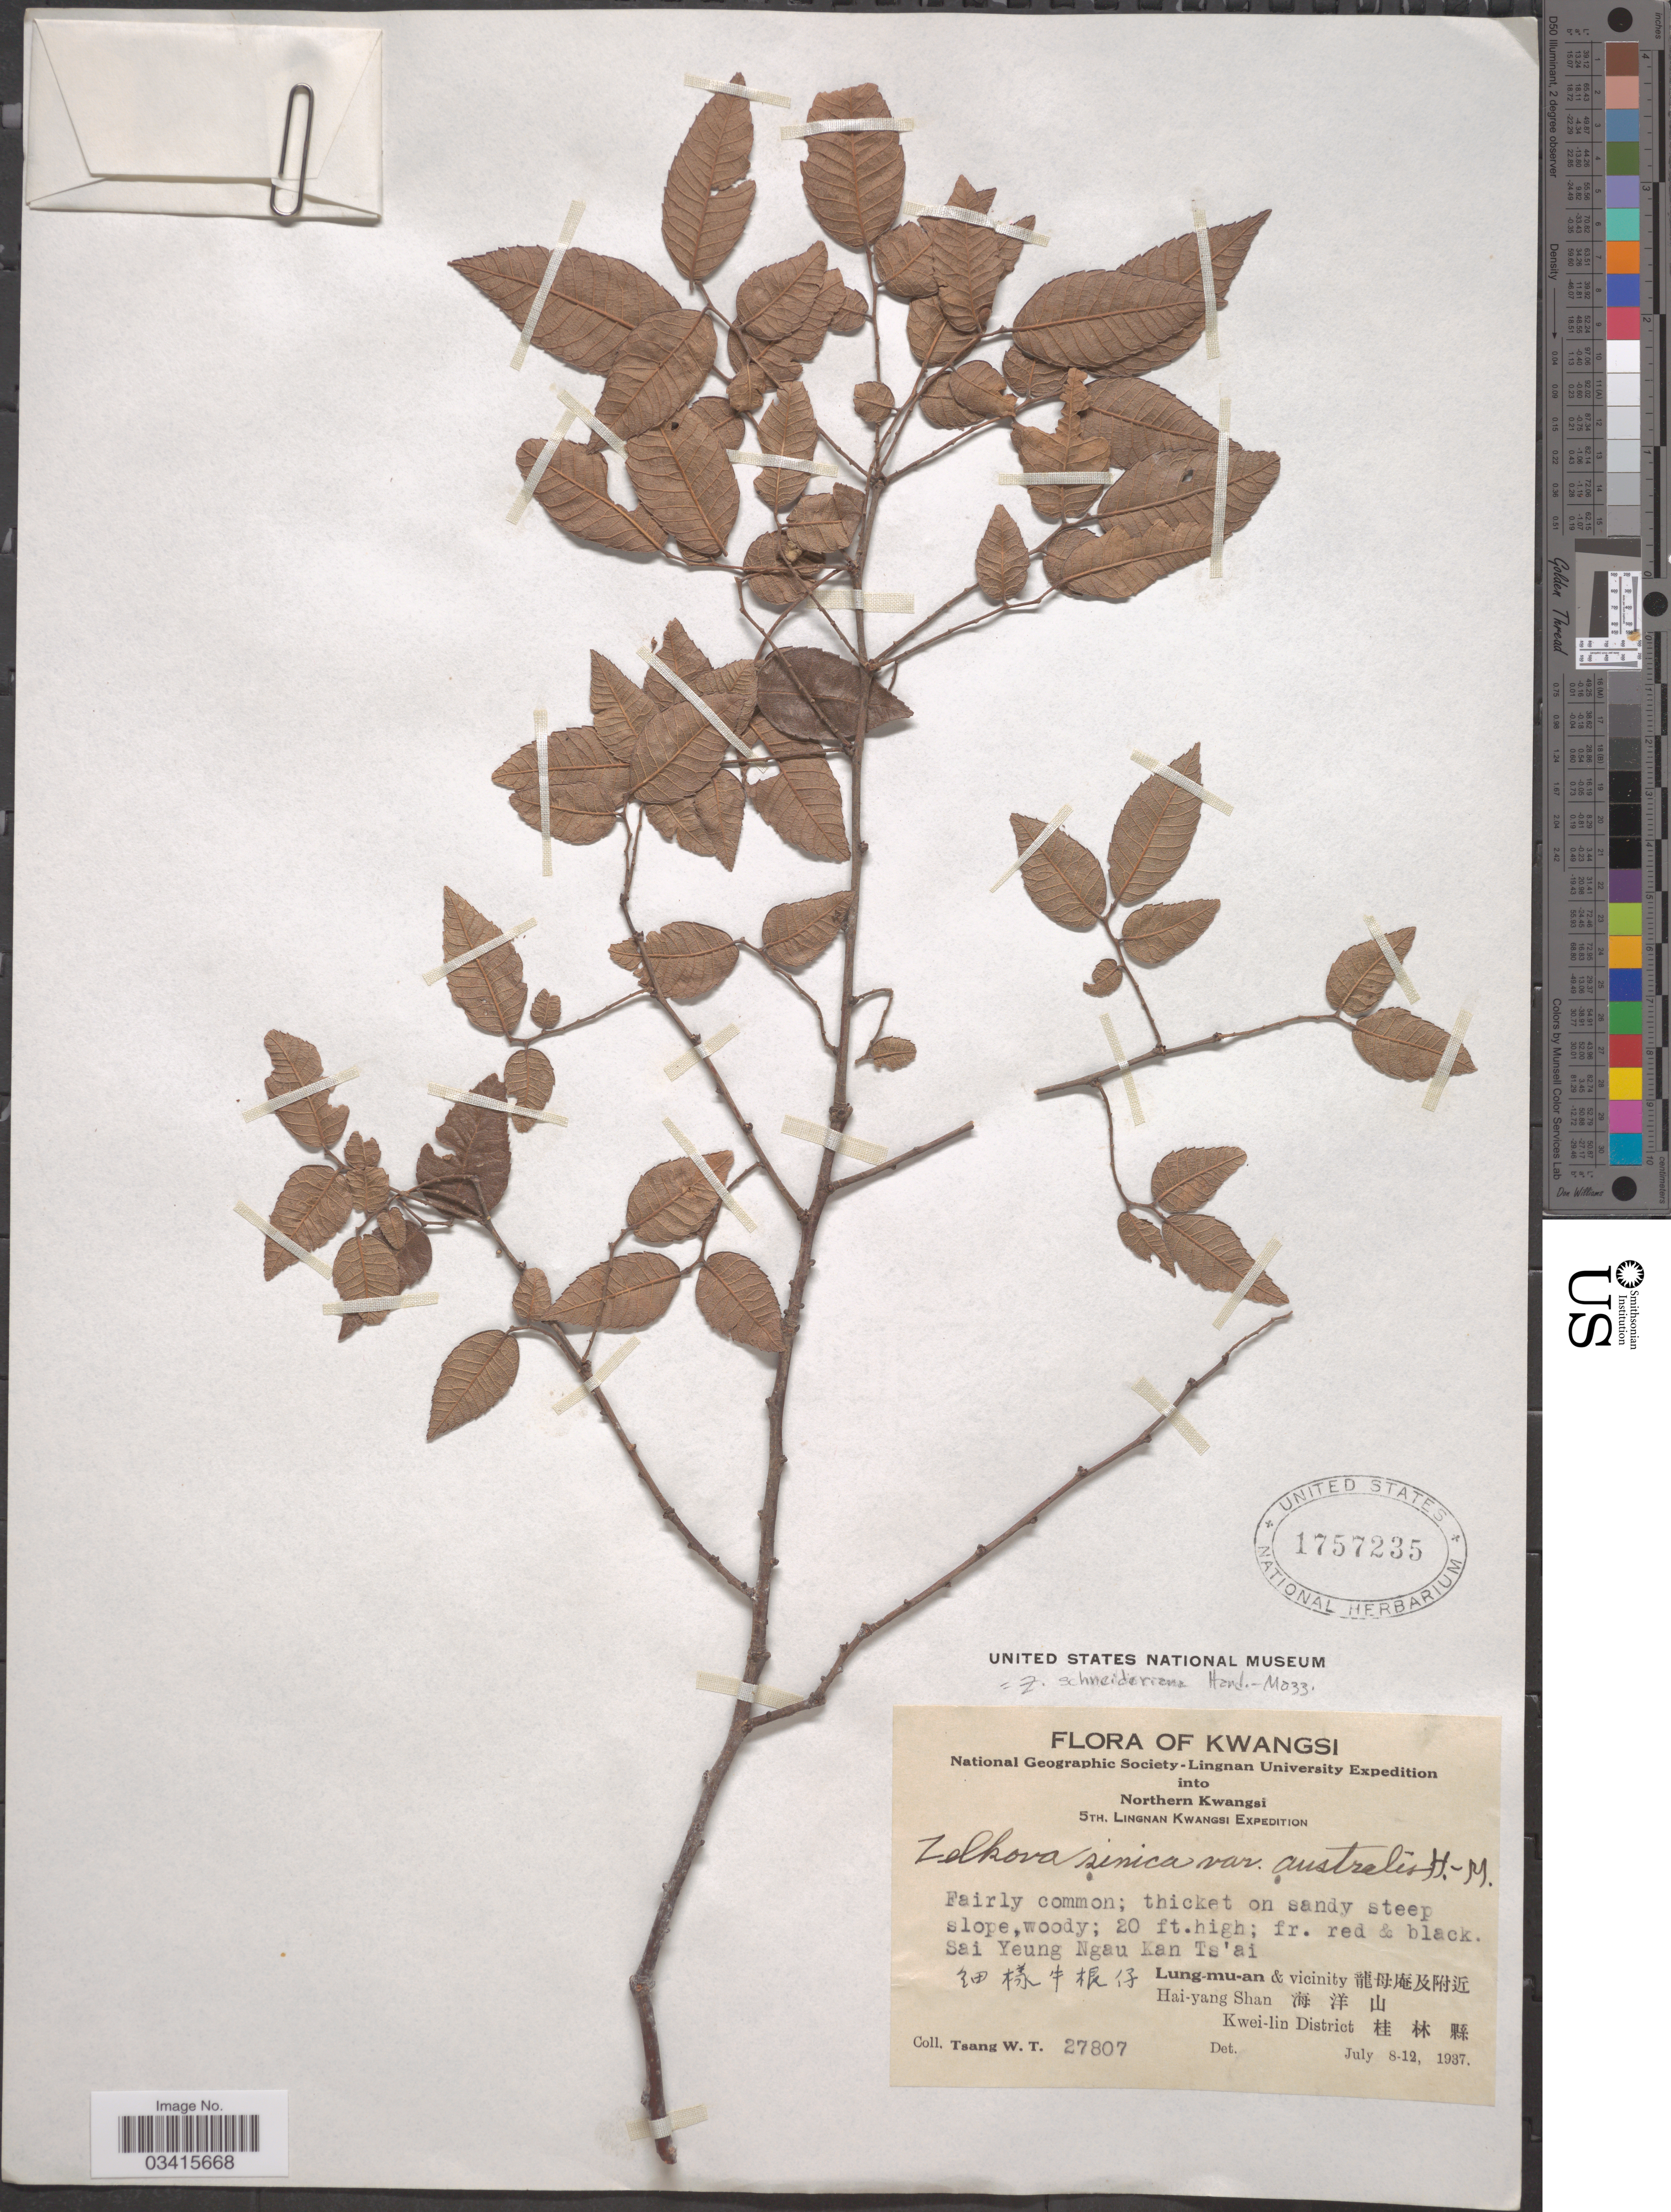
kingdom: Plantae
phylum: Tracheophyta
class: Magnoliopsida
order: Rosales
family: Ulmaceae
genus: Zelkova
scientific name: Zelkova sinica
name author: C.K. Schneid. in Sarg.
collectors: W. T. Tsang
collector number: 27807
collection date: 1937-07-08/1937-07-12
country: China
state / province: Guangxi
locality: Kwangsi. Northern Kwangsi. Sai Yeung Ngau Kan Ts'ai. Lung-mu-an & vicinity X, Hai-yang Shan X, Kwei-lin District X.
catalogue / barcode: US 1757235